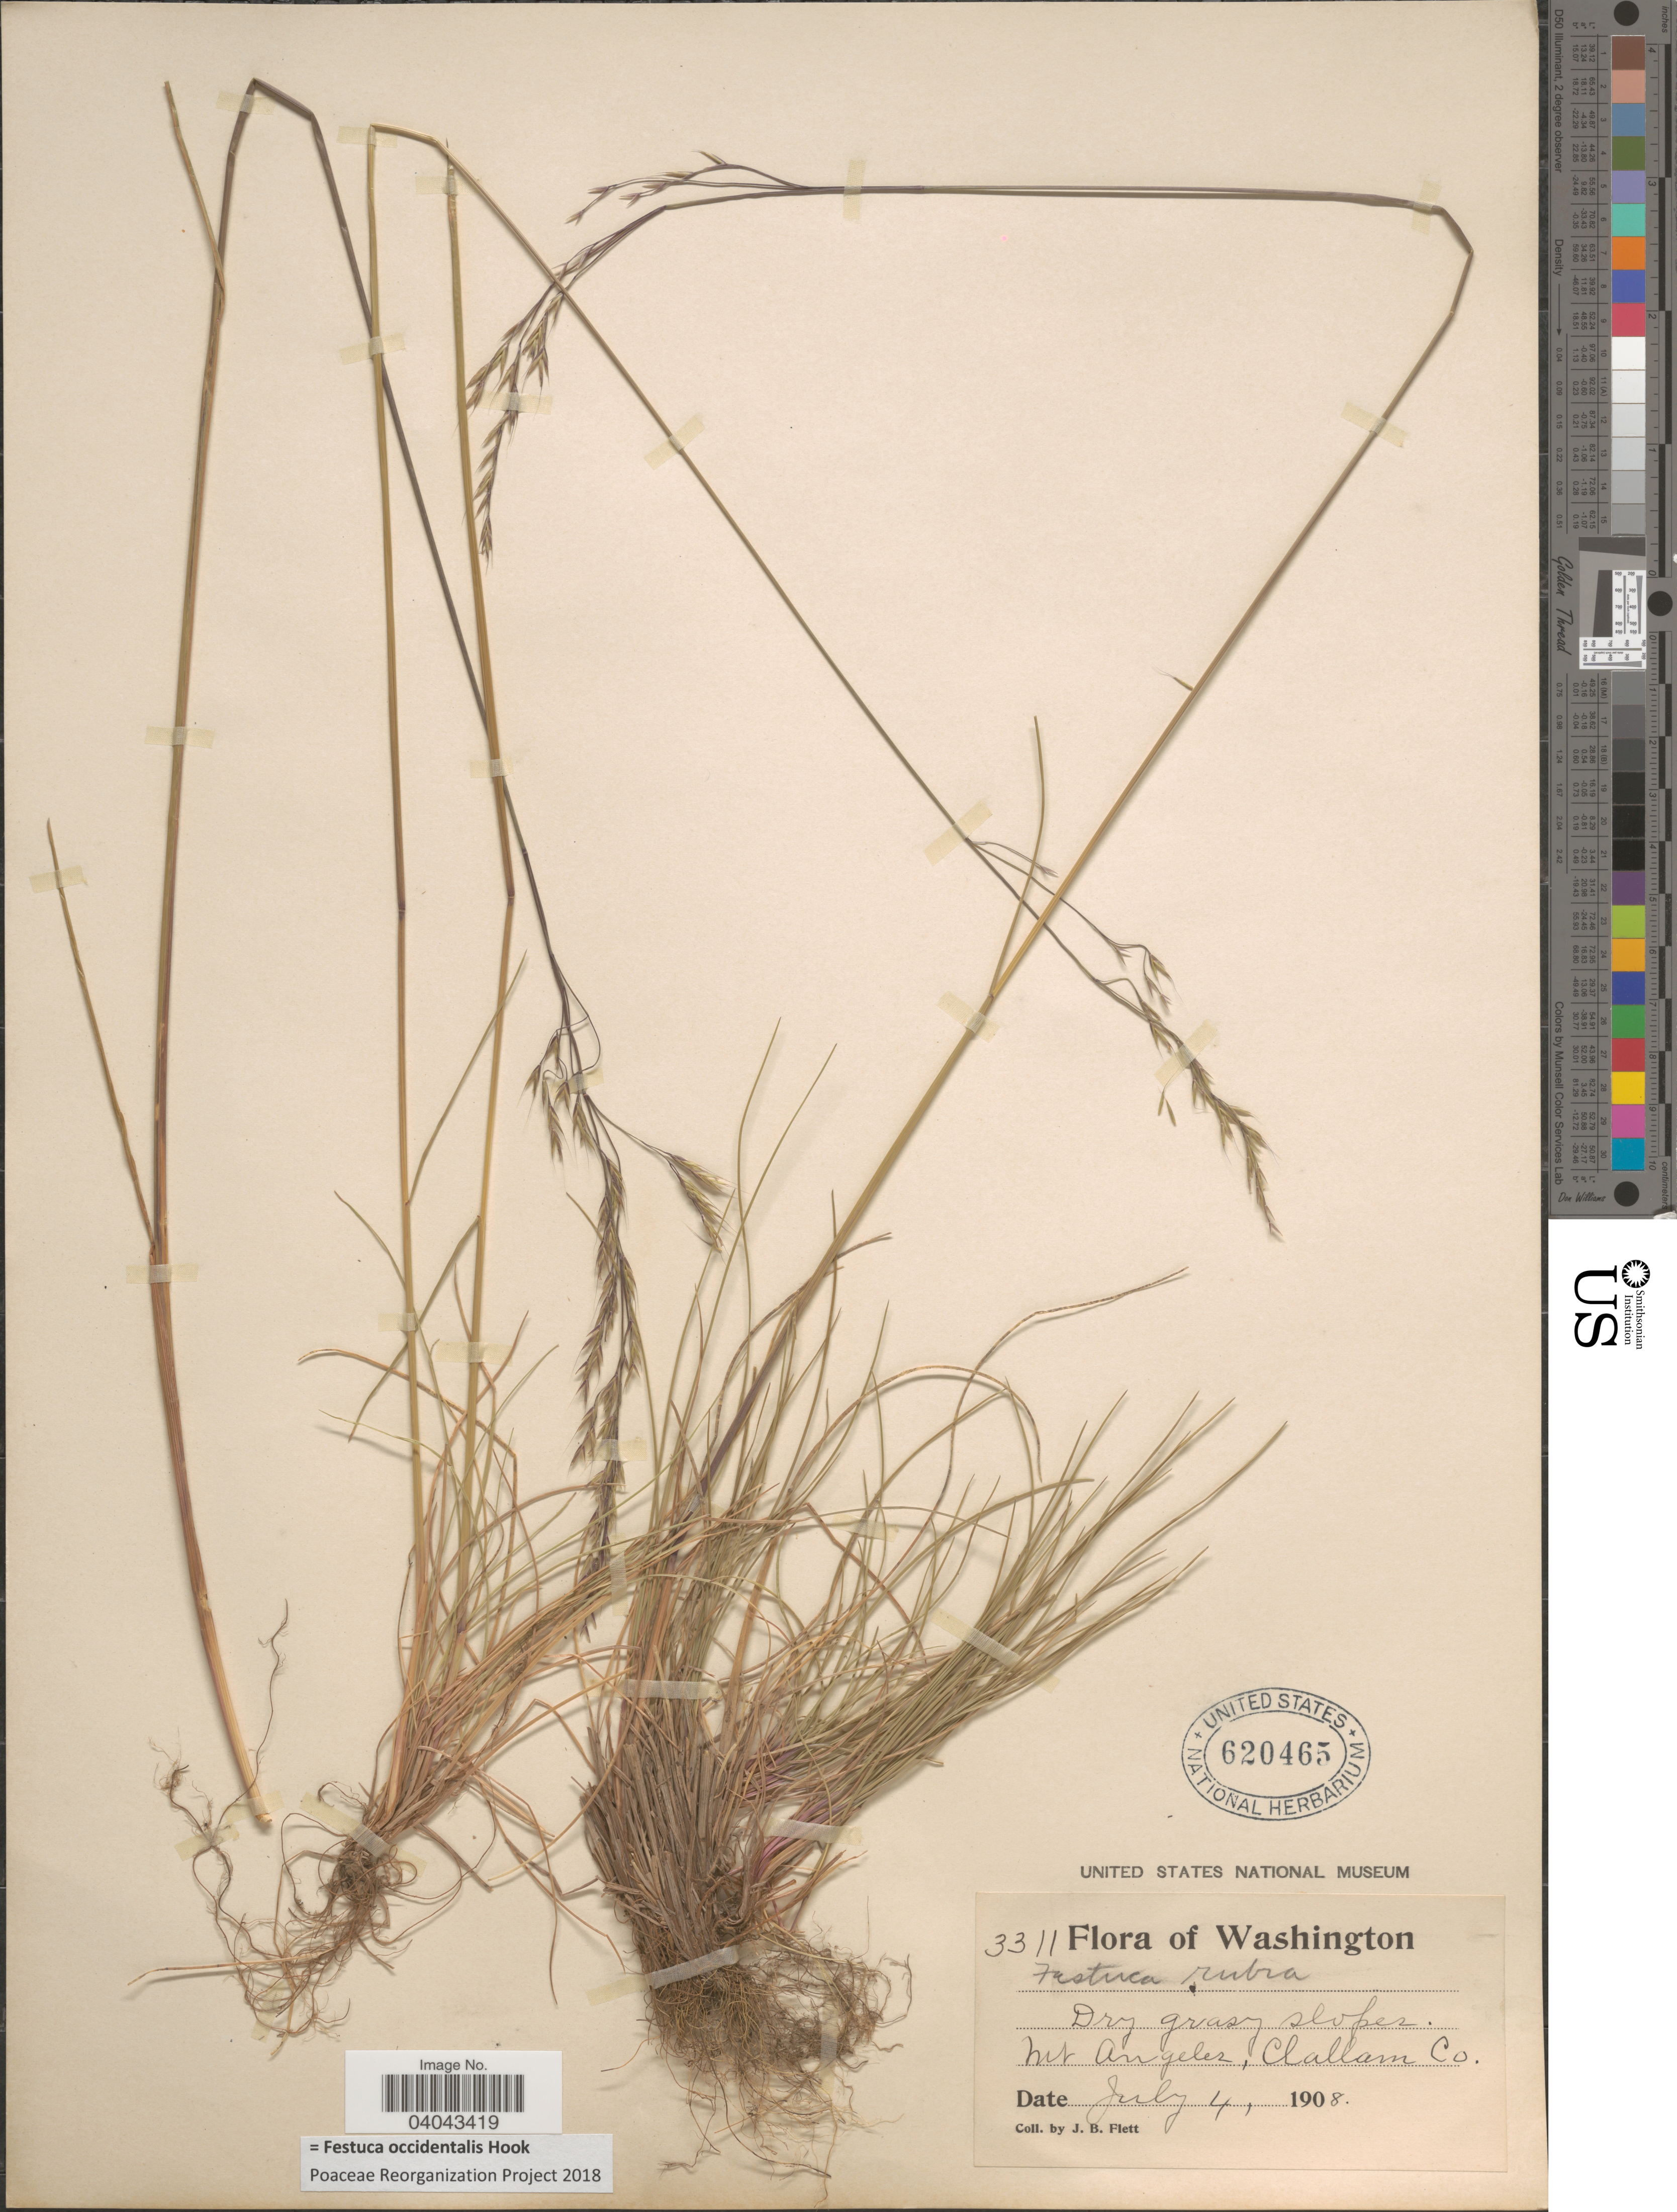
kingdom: Plantae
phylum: Tracheophyta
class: Liliopsida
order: Poales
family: Poaceae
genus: Festuca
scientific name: Festuca occidentalis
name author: Hook.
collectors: J. Flett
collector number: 3311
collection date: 1908-07-04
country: United States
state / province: Washington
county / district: Clallam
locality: Mt Angeles, Clallam Co.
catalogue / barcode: US 620465